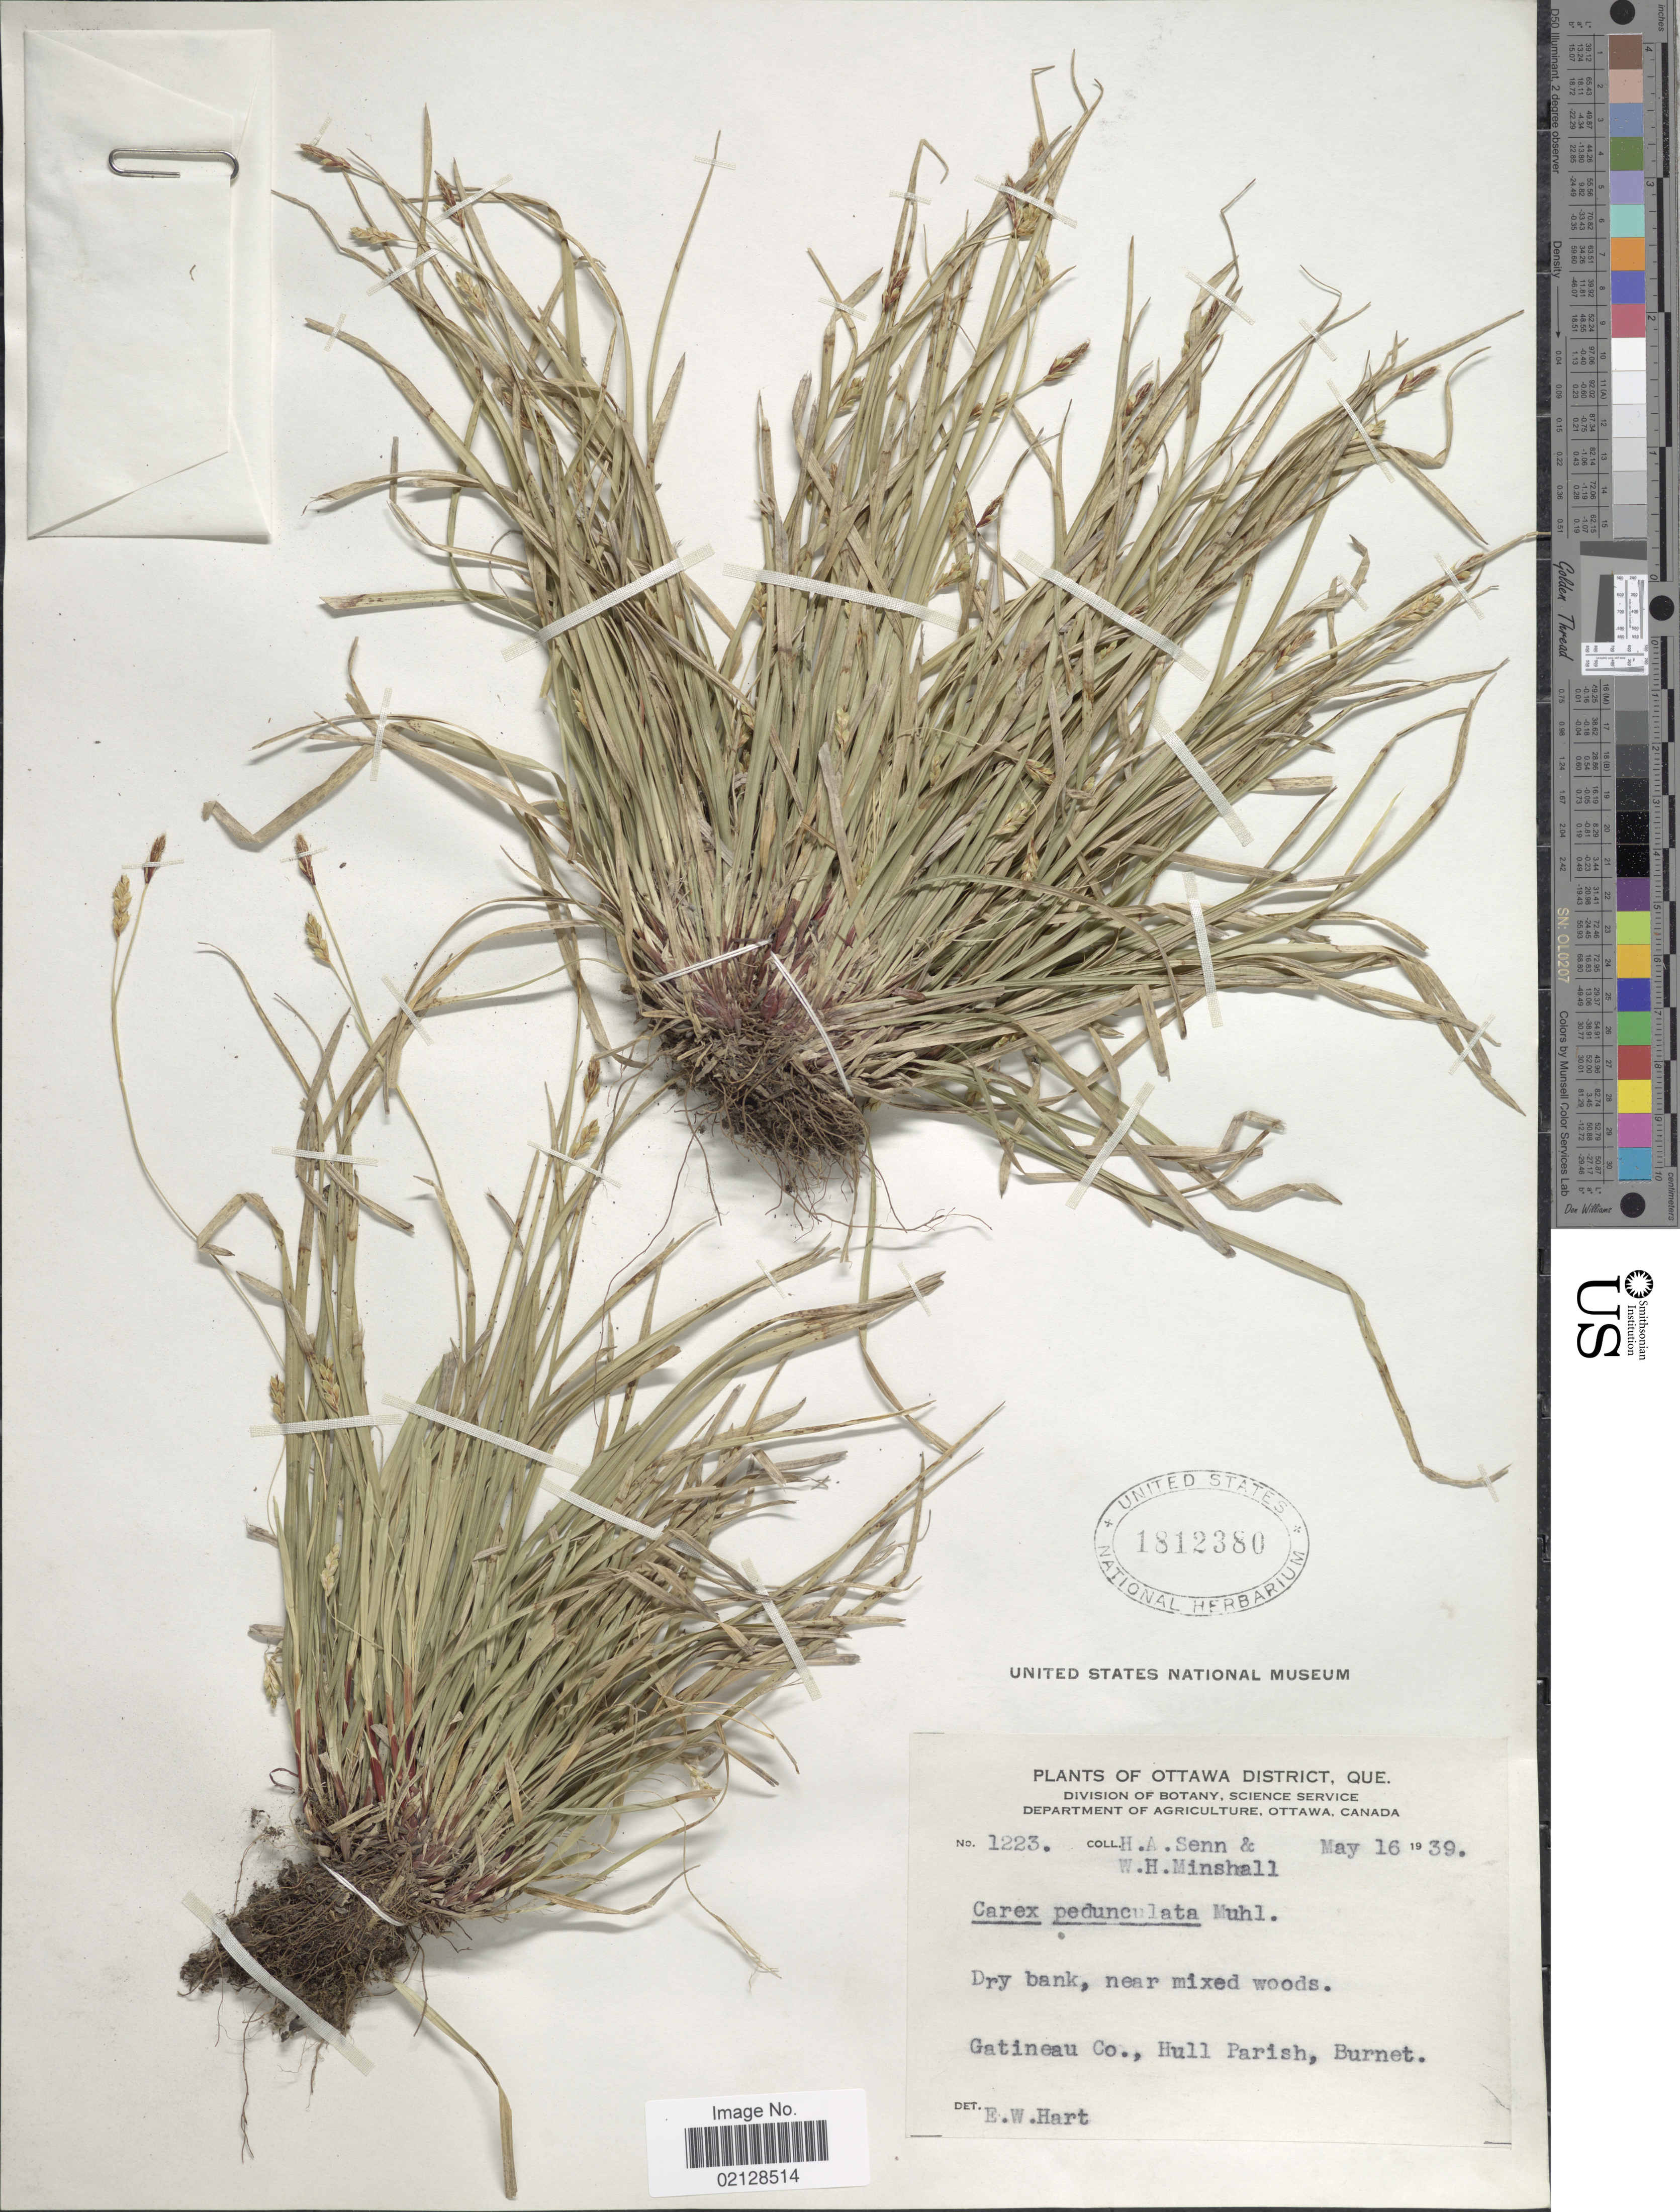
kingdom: Plantae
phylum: Tracheophyta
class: Liliopsida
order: Poales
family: Cyperaceae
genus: Carex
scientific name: Carex pedunculata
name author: Muhl. ex Willd.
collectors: H. Senn & W. Minshall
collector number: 1223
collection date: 1939-05-16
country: Canada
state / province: Quebec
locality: Ottawa District, Que., Gatineau Co., Hull Parish, Burnet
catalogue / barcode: US 1812380